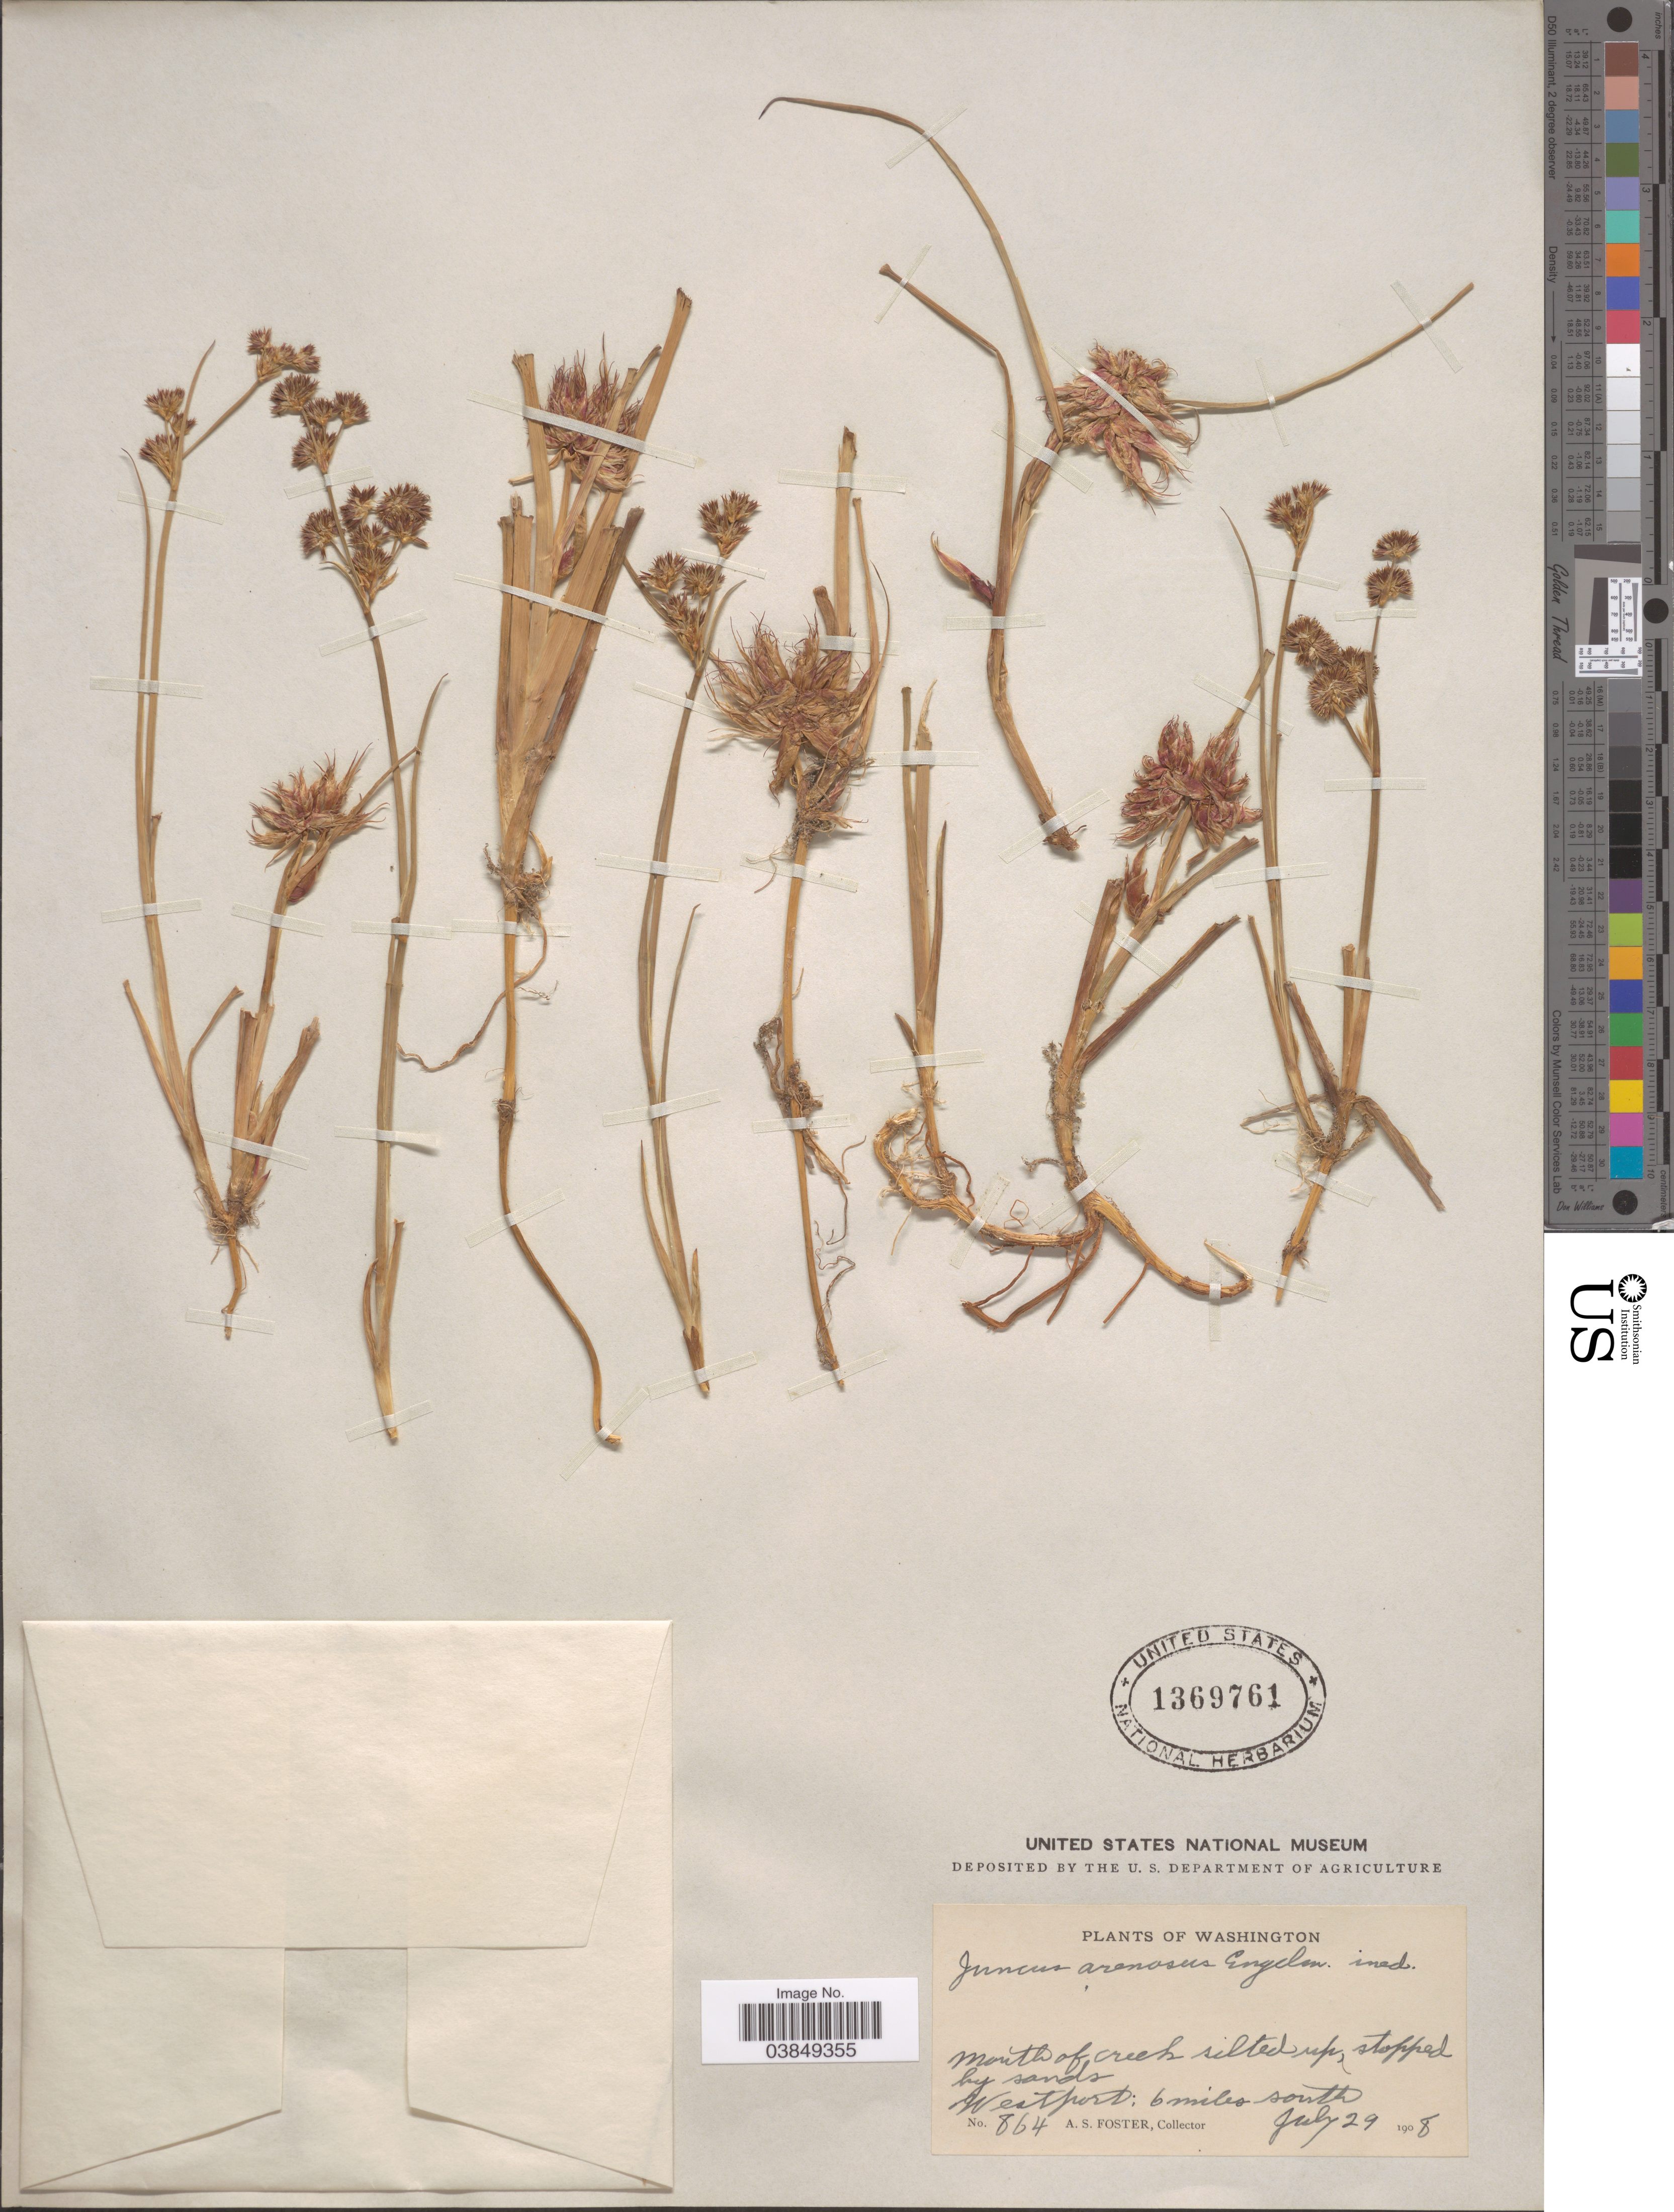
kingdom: Plantae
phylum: Tracheophyta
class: Liliopsida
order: Poales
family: Juncaceae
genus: Juncus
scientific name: Juncus ensifolius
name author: Wikstr.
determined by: Strong, Mark T., (BOT), Smithsonian Institution - National Museum of Natural History (UNITED STATES)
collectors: A. S. Foster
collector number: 864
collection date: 1908-07-29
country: United States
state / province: Washington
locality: Mouth of creek silted up stopped by sands. Westport; 6 miles south.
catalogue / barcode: US 1369761